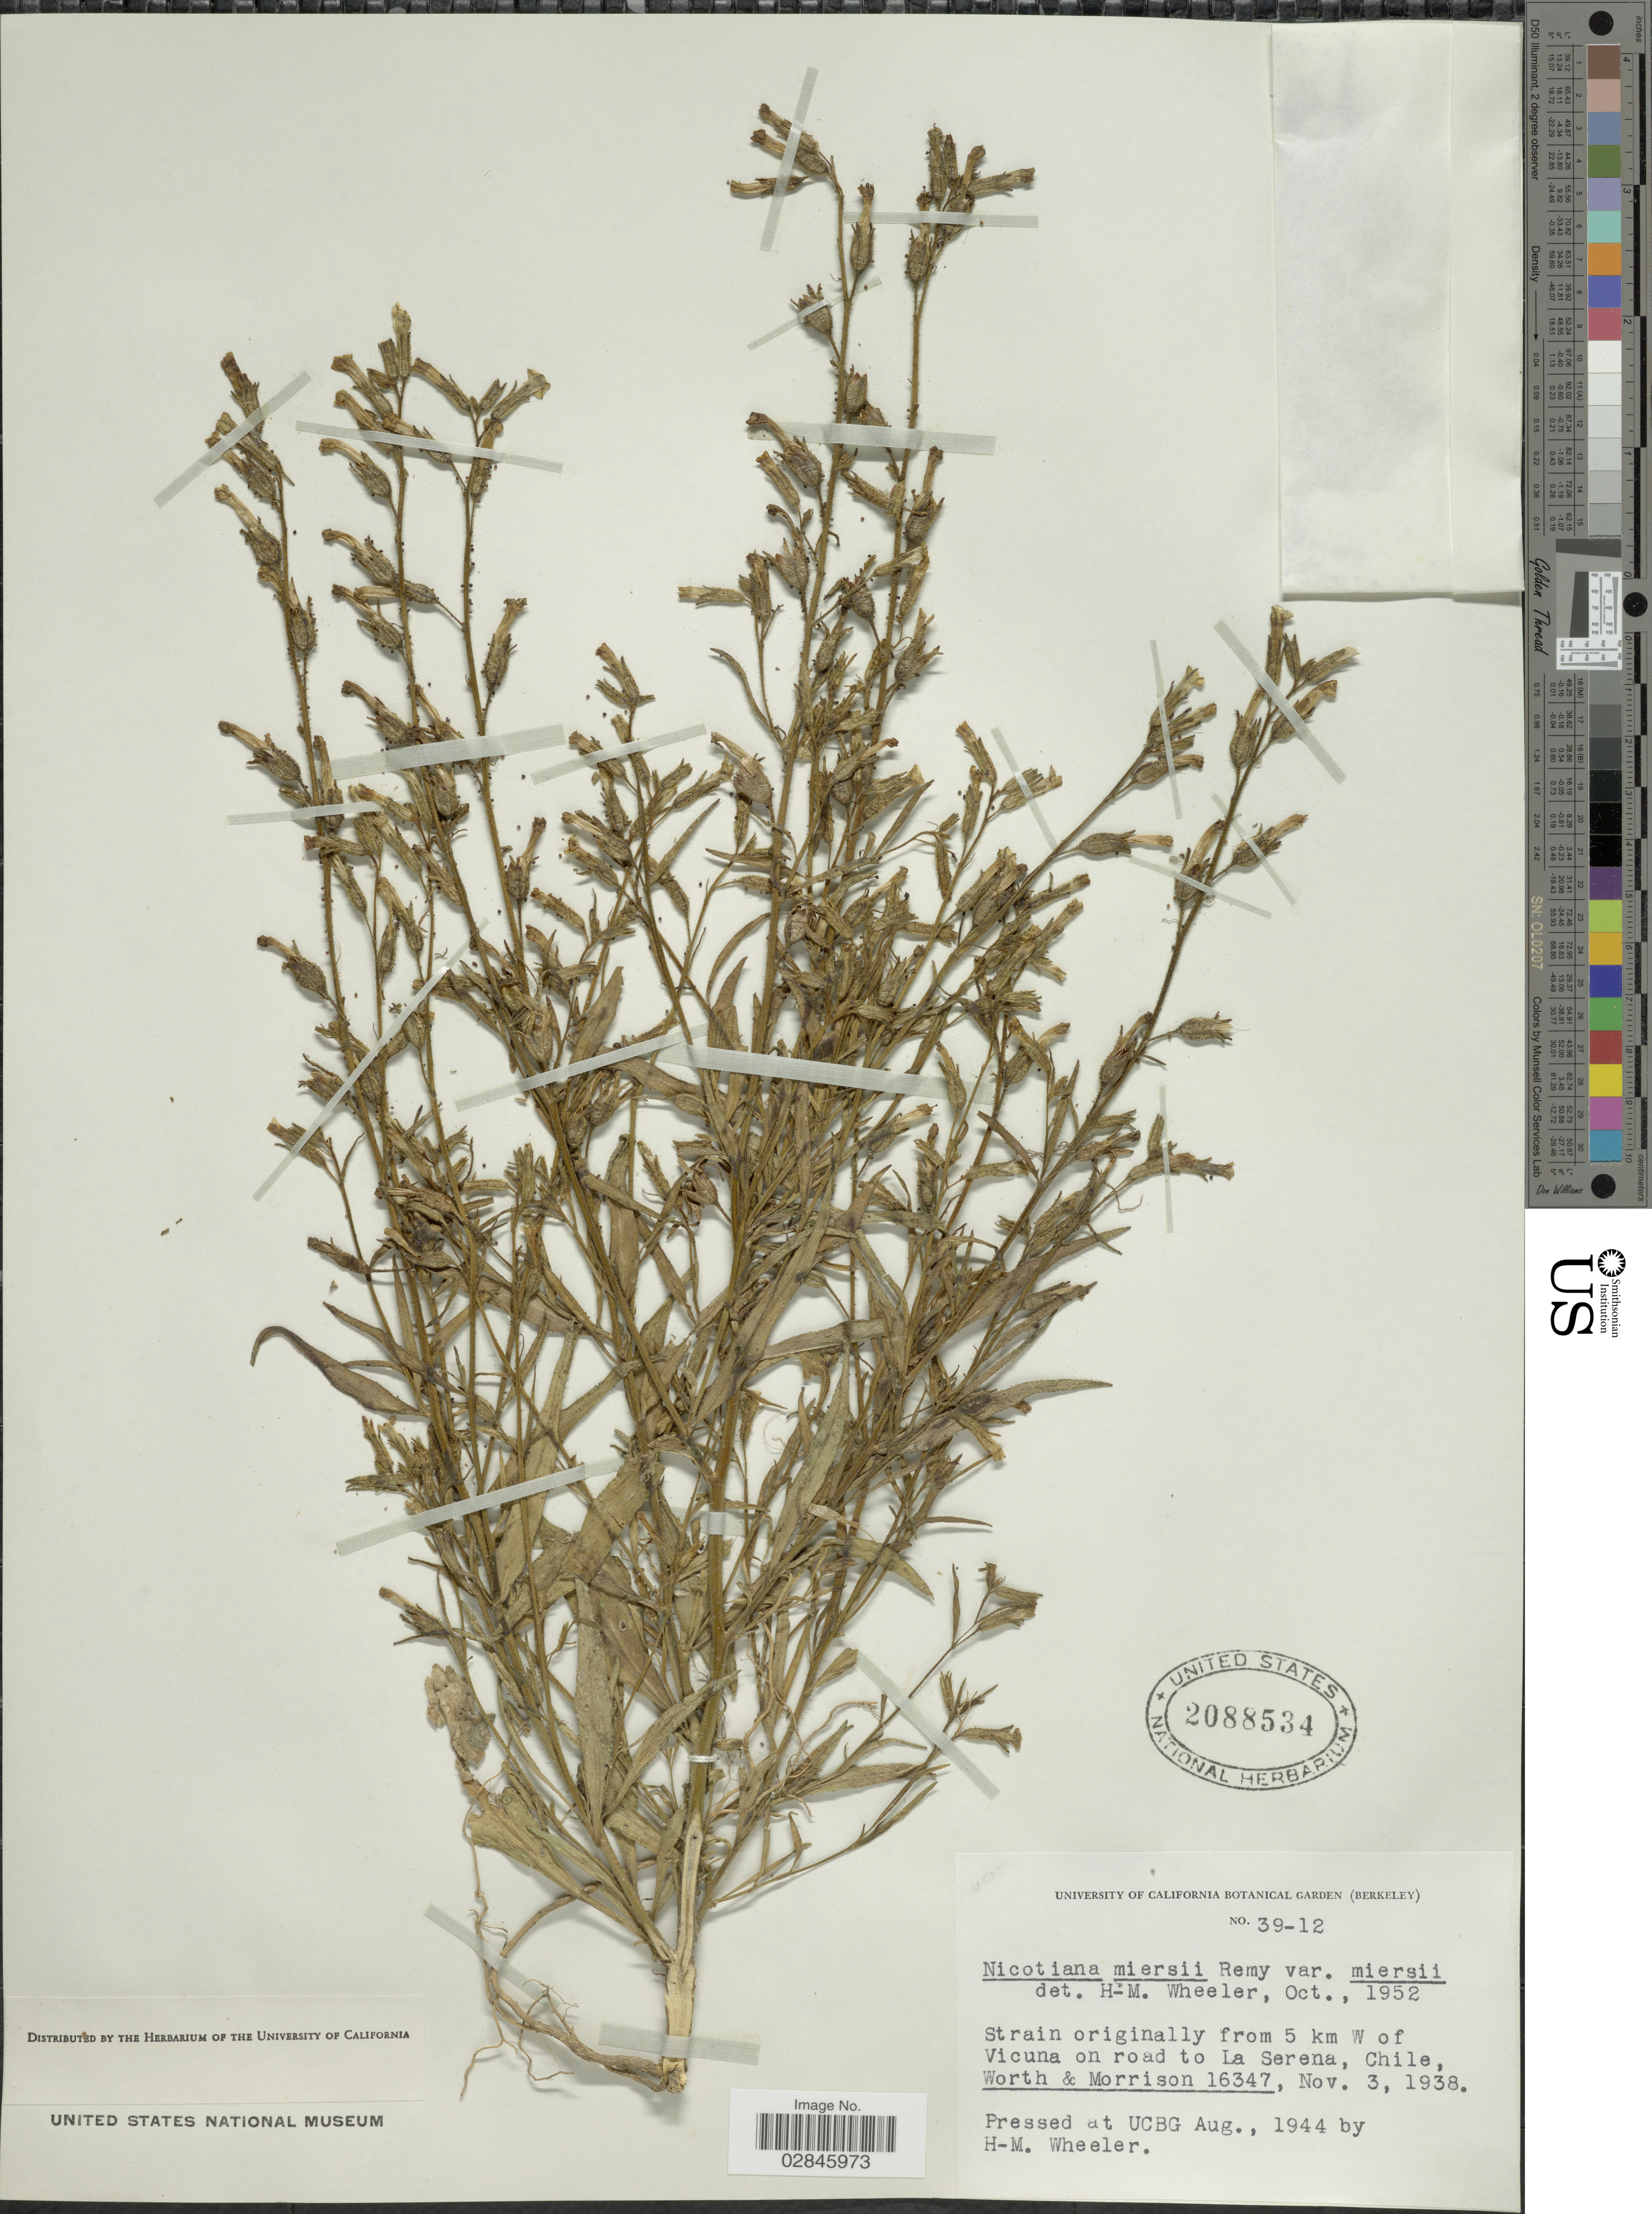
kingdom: Plantae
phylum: Tracheophyta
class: Magnoliopsida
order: Solanales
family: Solanaceae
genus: Nicotiana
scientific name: Nicotiana miersii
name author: J. Rémy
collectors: E. Ware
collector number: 39-12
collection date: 1944-08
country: United States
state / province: California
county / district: Alameda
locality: University of California Botanical Garden (Berkeley).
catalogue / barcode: US 2088534